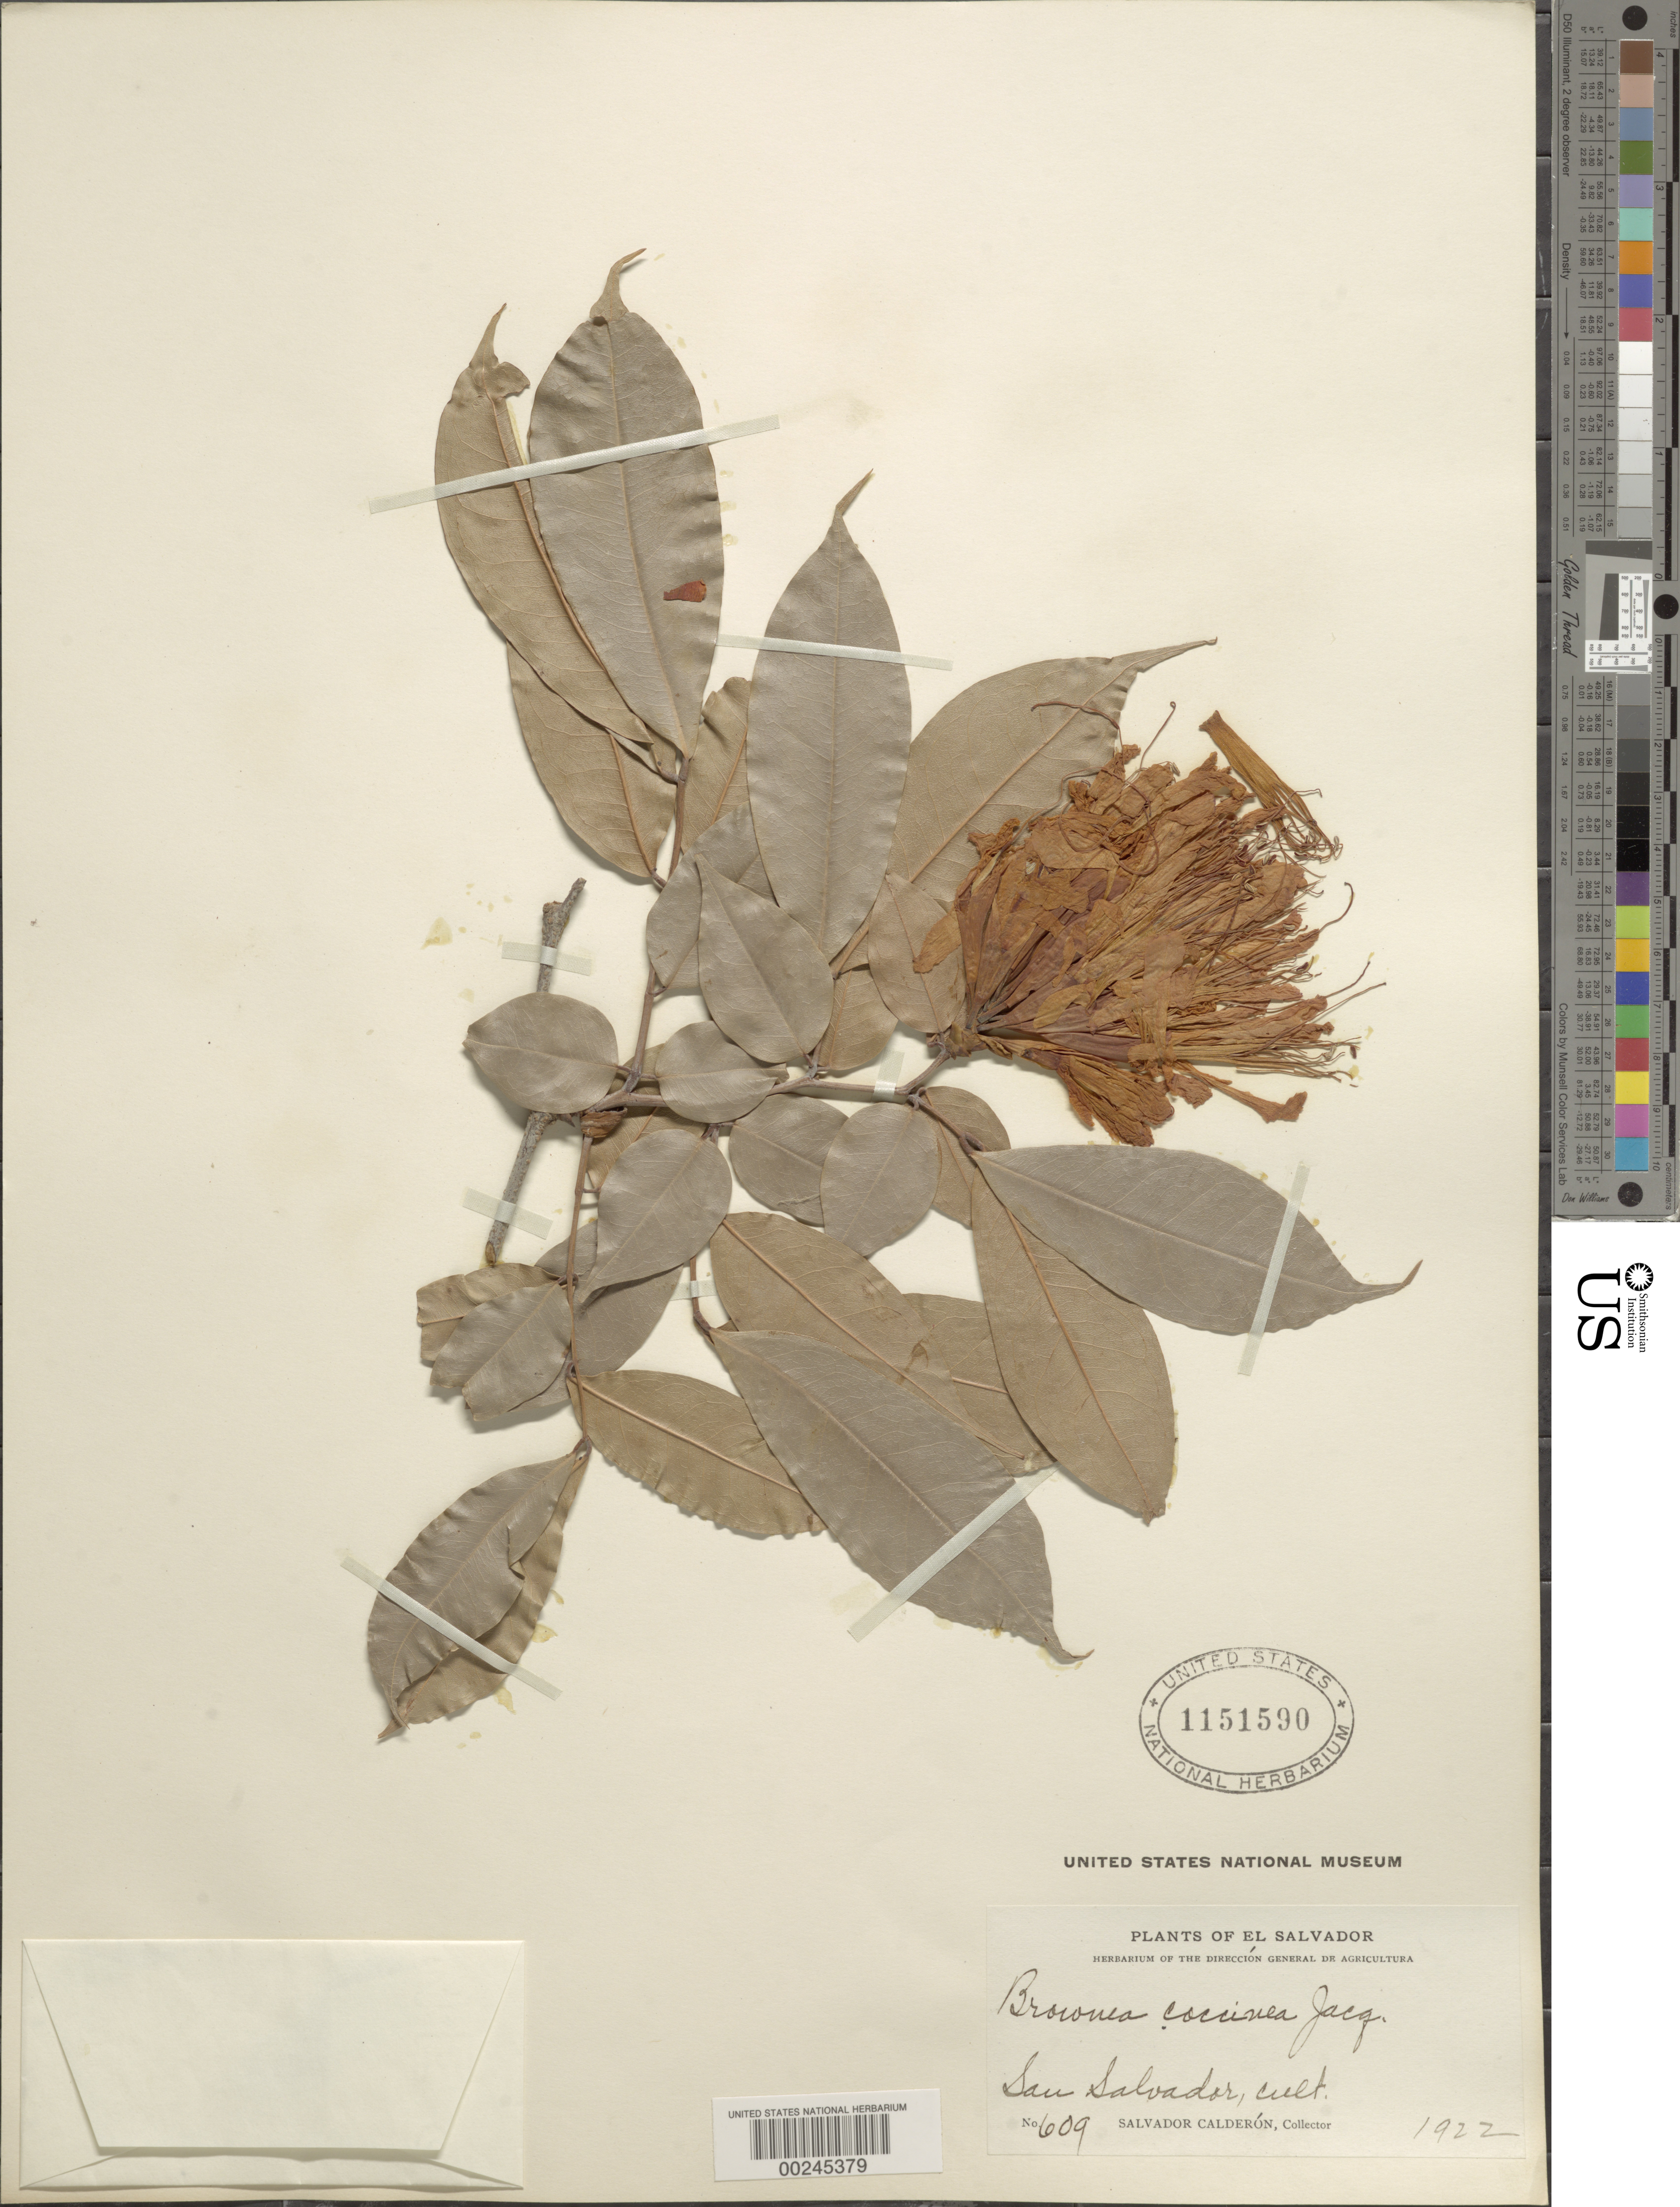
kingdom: Plantae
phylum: Tracheophyta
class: Magnoliopsida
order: Fabales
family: Fabaceae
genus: Brownea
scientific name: Brownea coccinea subsp. coccinea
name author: Jacq.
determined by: Santos-Silva, J.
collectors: S. Calderón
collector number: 609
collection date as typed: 1922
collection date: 1922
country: El Salvador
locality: San salvador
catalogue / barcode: US 1151590